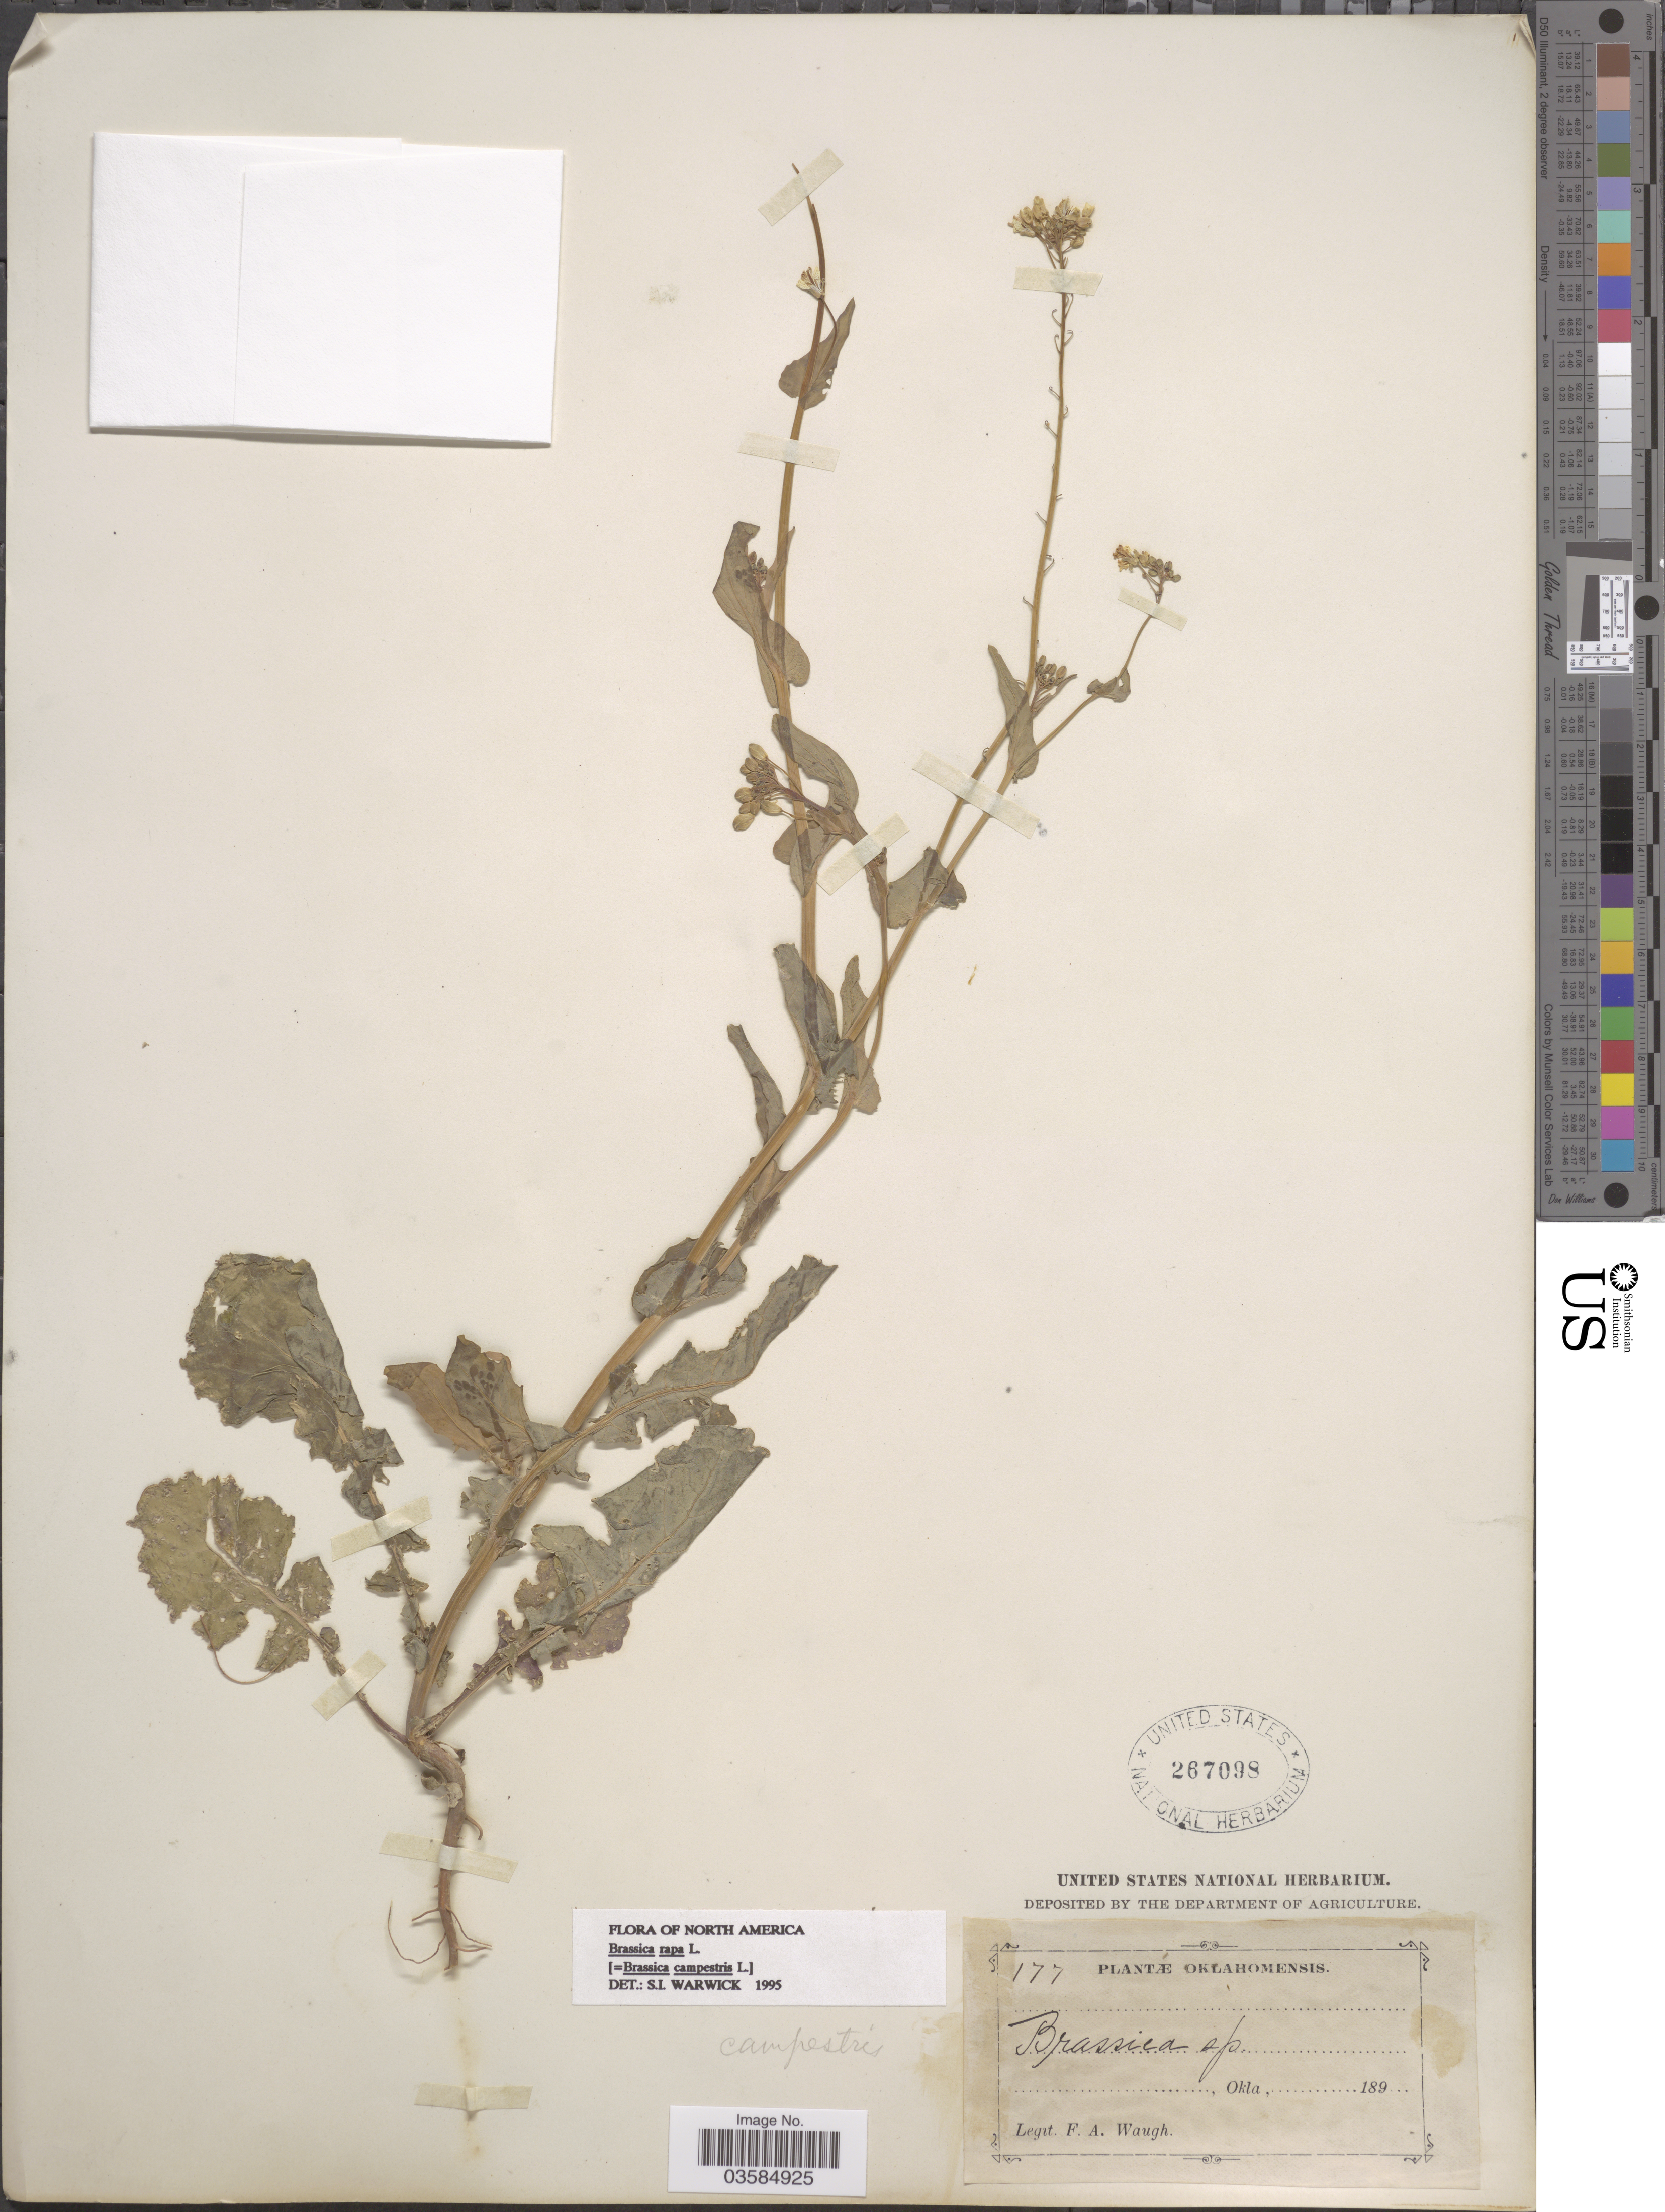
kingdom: Plantae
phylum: Tracheophyta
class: Magnoliopsida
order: Brassicales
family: Brassicaceae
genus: Brassica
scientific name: Brassica campestris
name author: L.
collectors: F. Waugh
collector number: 177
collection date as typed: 189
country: United States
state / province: Oklahoma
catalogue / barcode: US 267098